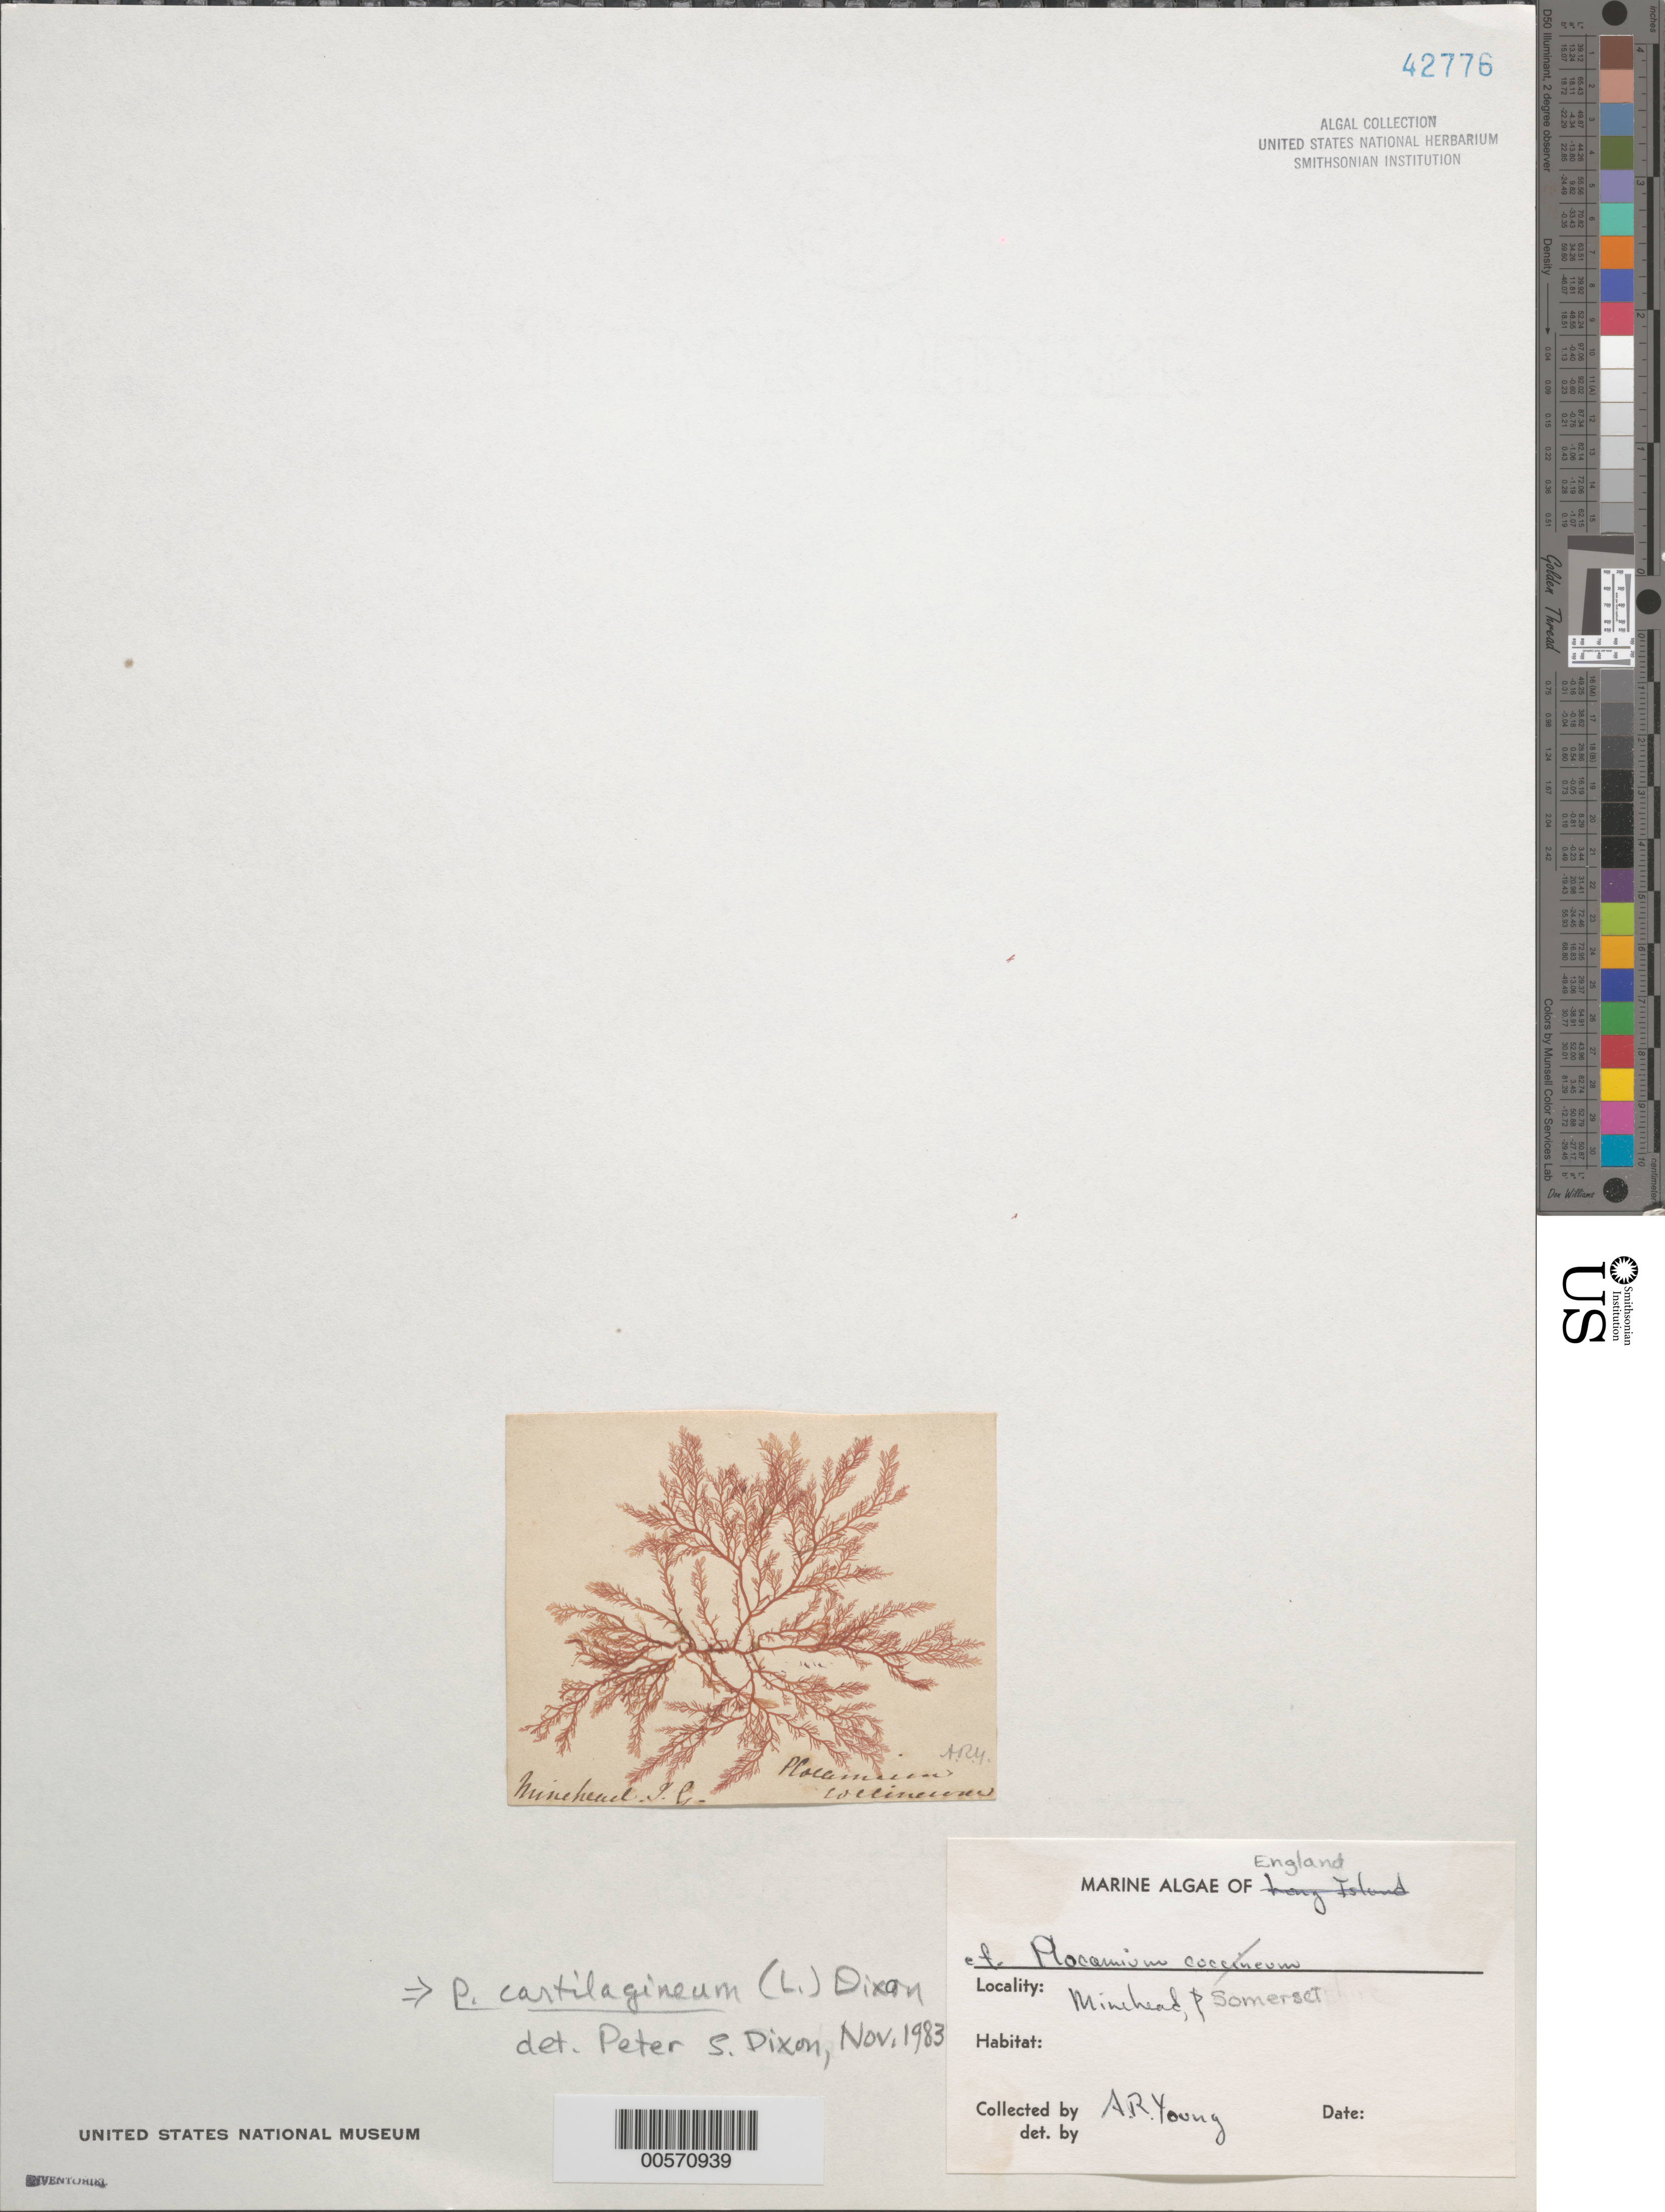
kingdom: Plantae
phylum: Rhodophyta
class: Florideophyceae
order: Plocamiales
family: Plocamiaceae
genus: Plocamium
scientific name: Plocamium cartilagineum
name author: (L.) P.S. Dixon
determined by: Dixon, P. S.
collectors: A. Young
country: United Kingdom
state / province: England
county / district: Somerset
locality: Minehead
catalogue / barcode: US 42776